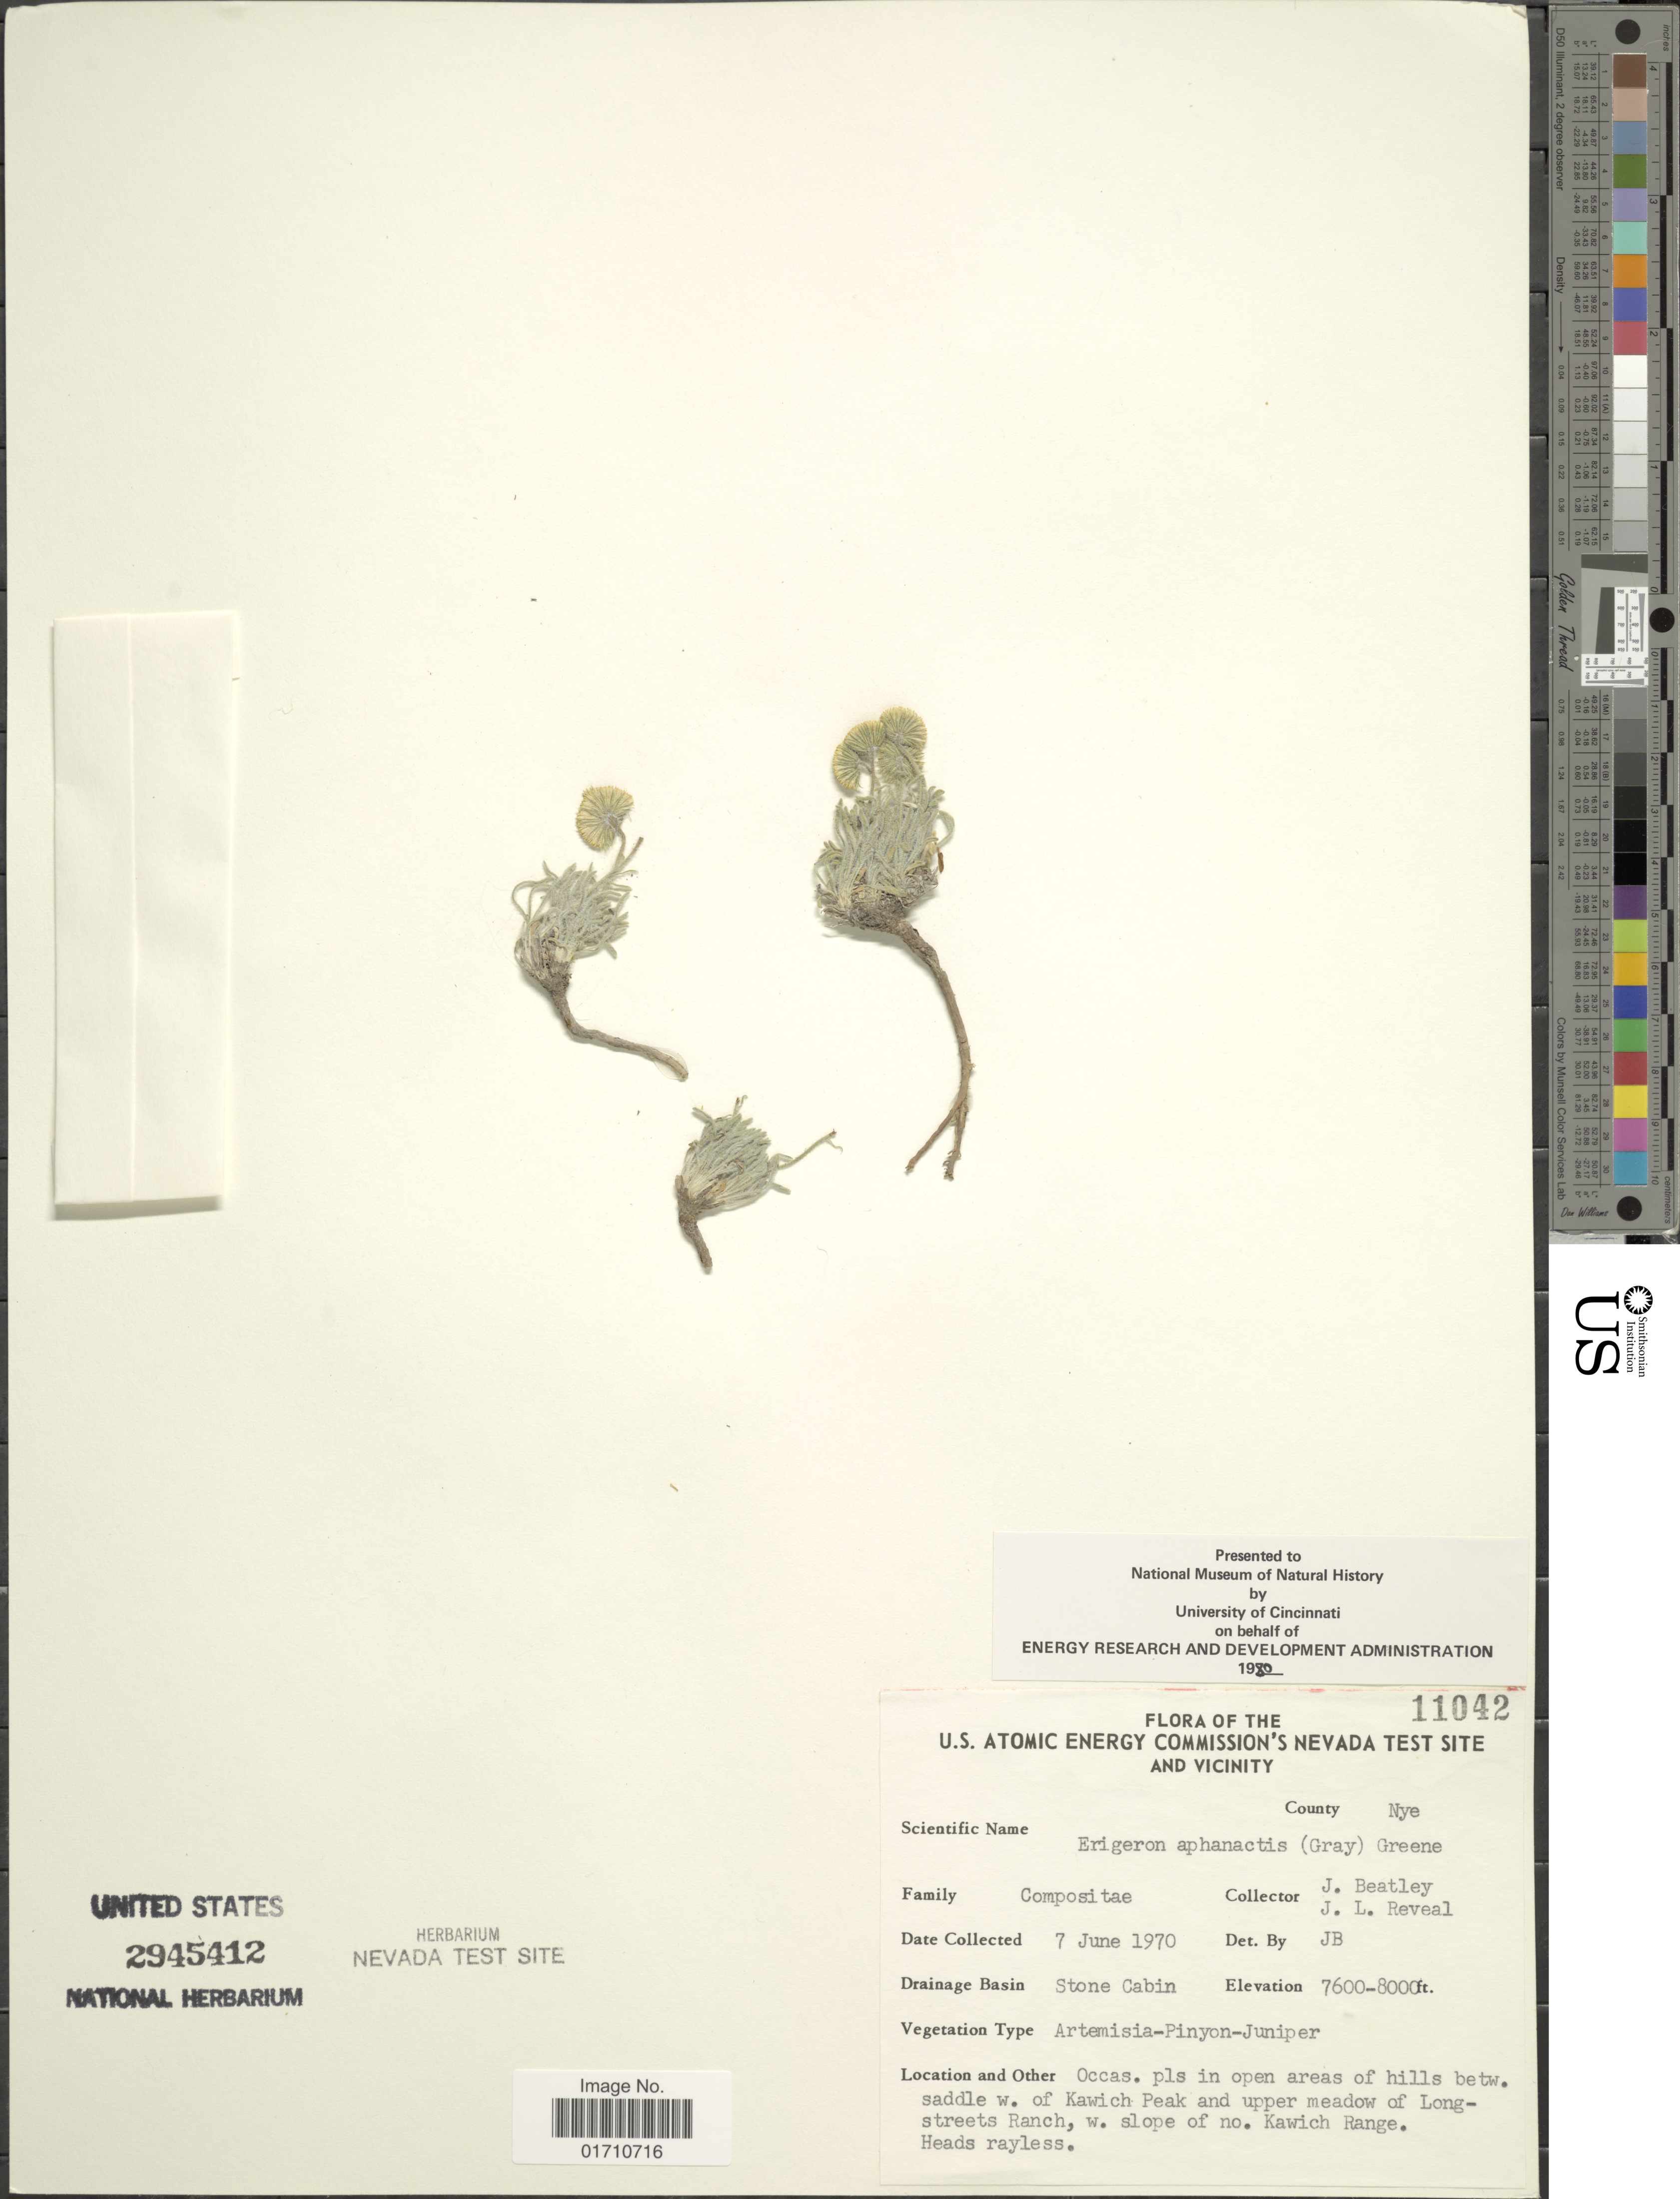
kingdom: Plantae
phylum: Tracheophyta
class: Magnoliopsida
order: Asterales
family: Asteraceae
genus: Erigeron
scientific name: Erigeron aphanactis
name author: (A. Gray) Greene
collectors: J. C. Beatley & J. L. Reveal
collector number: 11042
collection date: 1970-06-07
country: United States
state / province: Nevada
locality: U.S. Atomic Energy Commission's Nevada Test Site and Vicinity, County Nye, Drainage Basin Stone Cabin, Occas. pls in open areas of hills betw. saddle w. of Kawich Peak and upper meadow of Longstreets Ranch, w. slope of no. Kawich Range. Heads rayless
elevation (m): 2316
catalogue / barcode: US 2945412